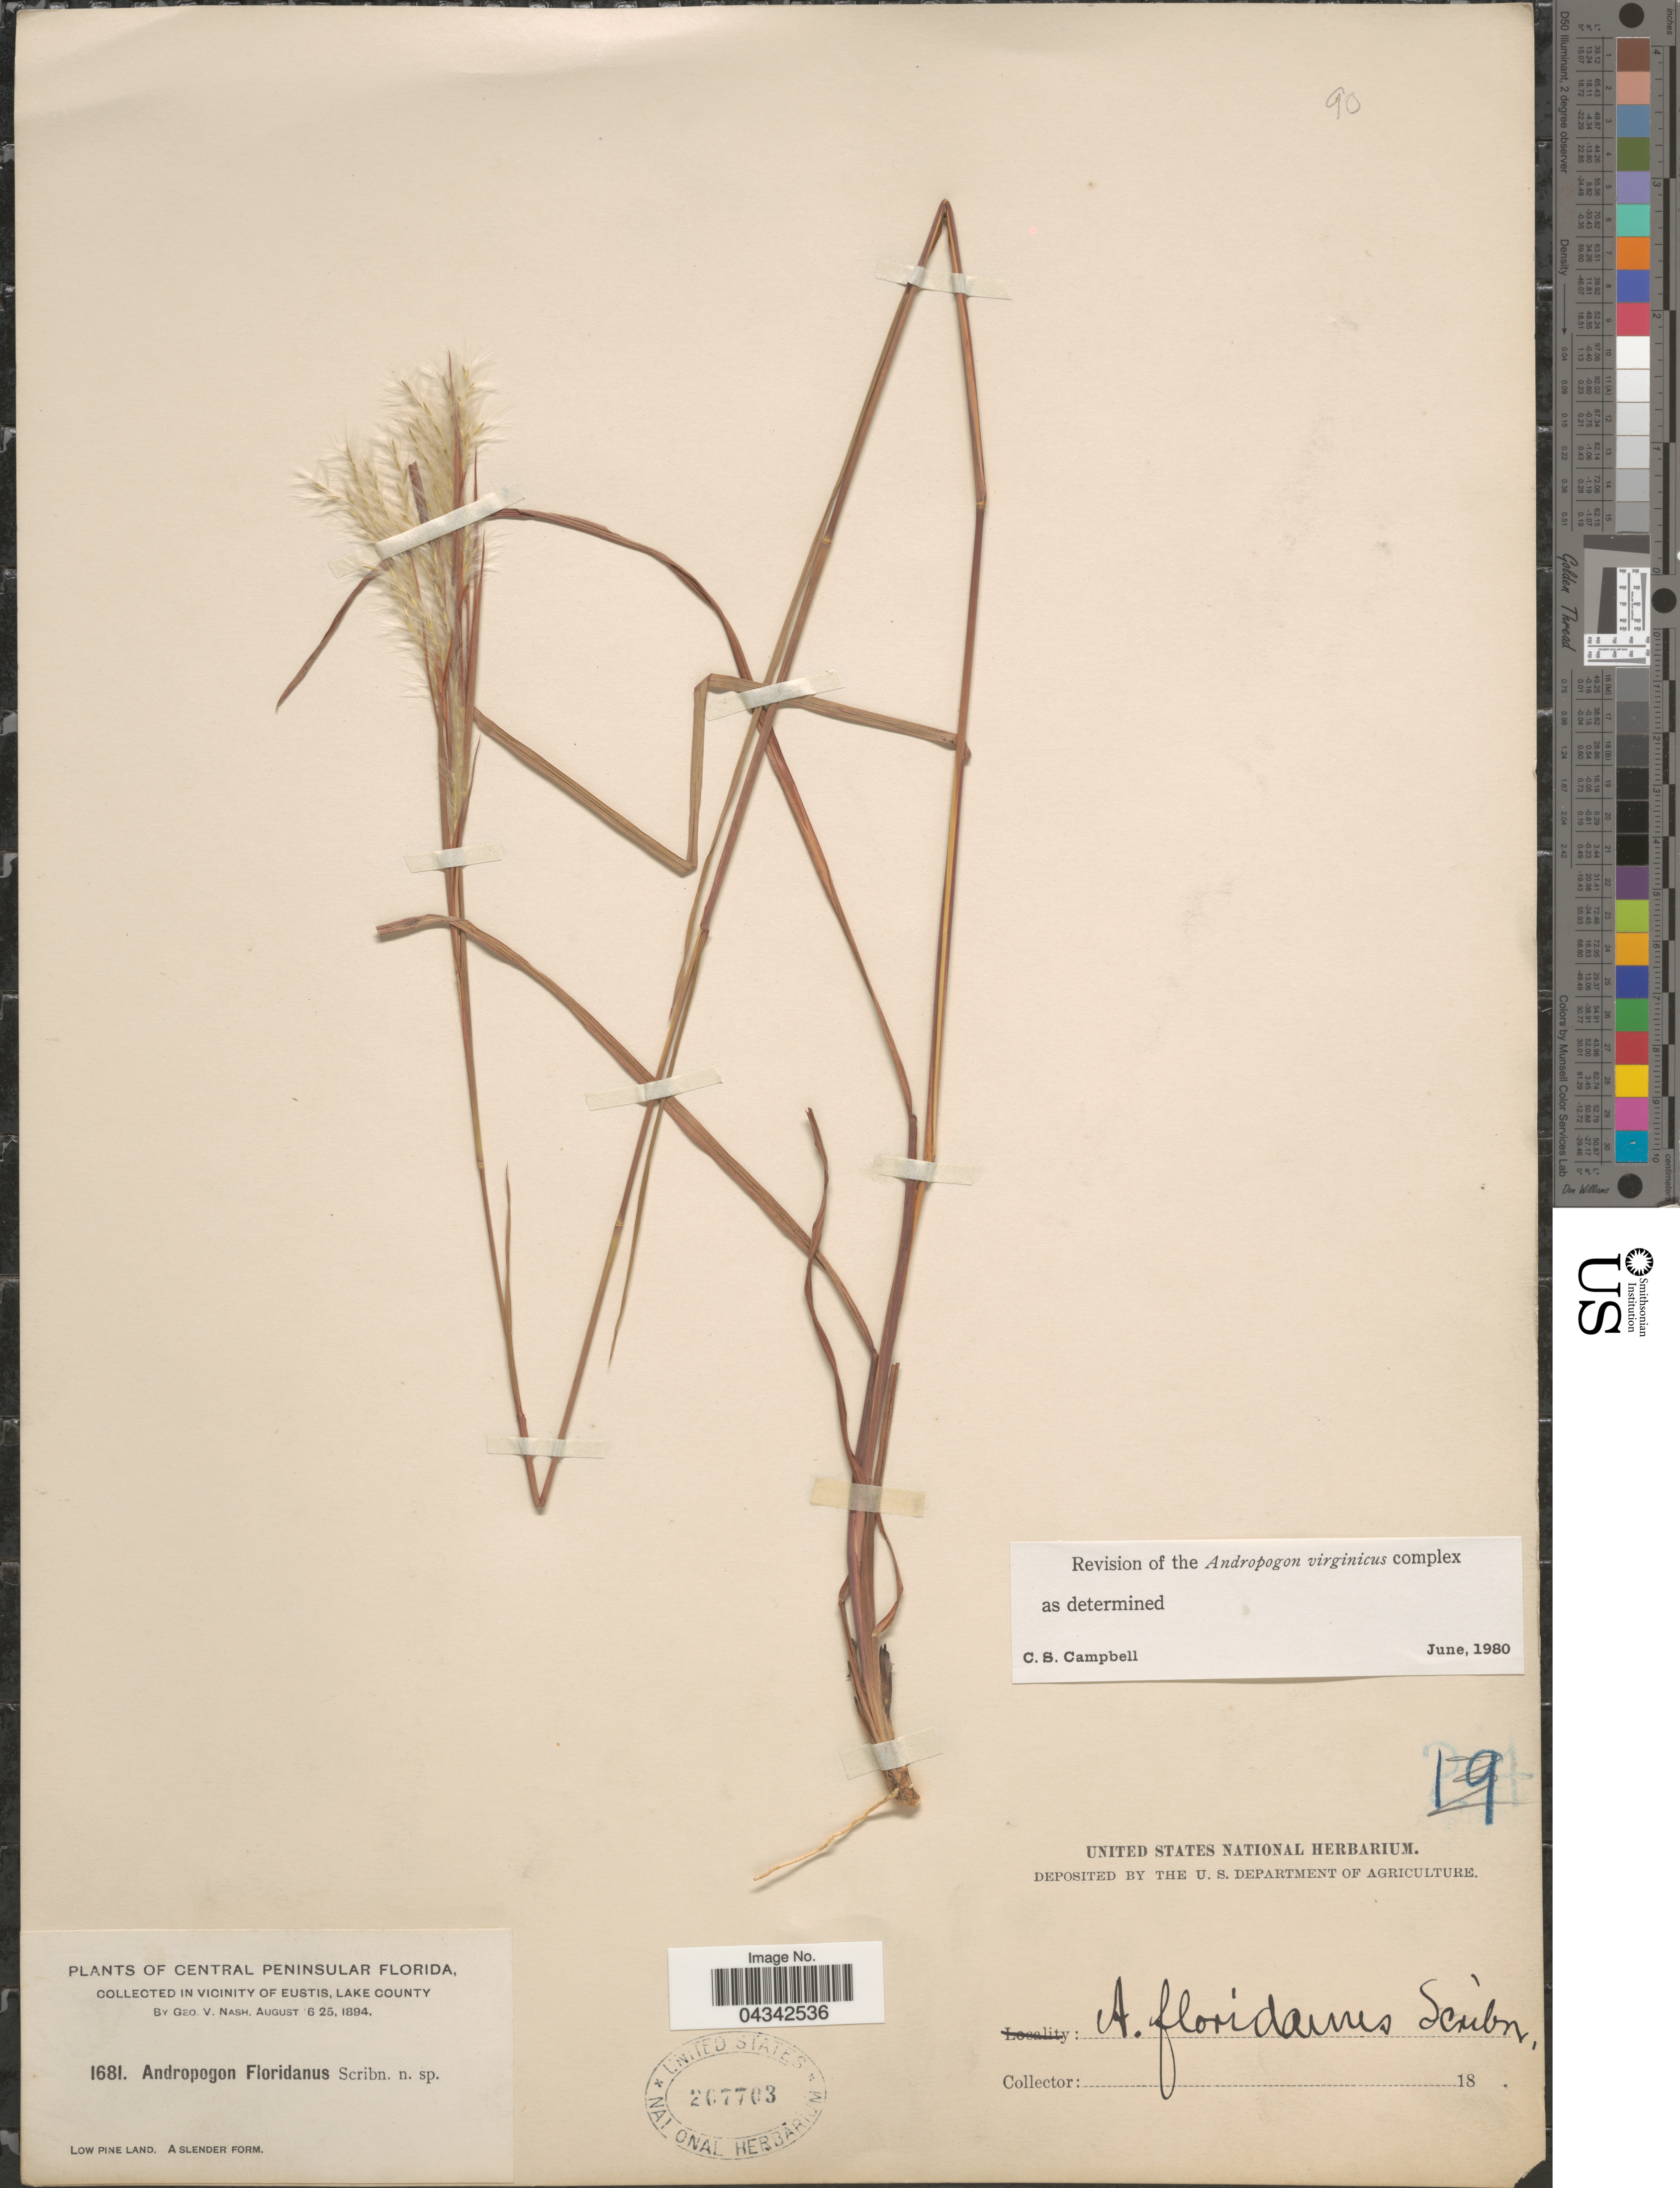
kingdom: Plantae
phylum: Tracheophyta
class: Liliopsida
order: Poales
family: Poaceae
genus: Andropogon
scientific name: Andropogon floridanus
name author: Scribn.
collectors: G. V. Nash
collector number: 1681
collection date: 1894-08-16/1894-08-25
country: United States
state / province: Florida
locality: Central Peninsular Florida, in vicinity of Eustis, Lake County. Low pine land.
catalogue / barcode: US 207703